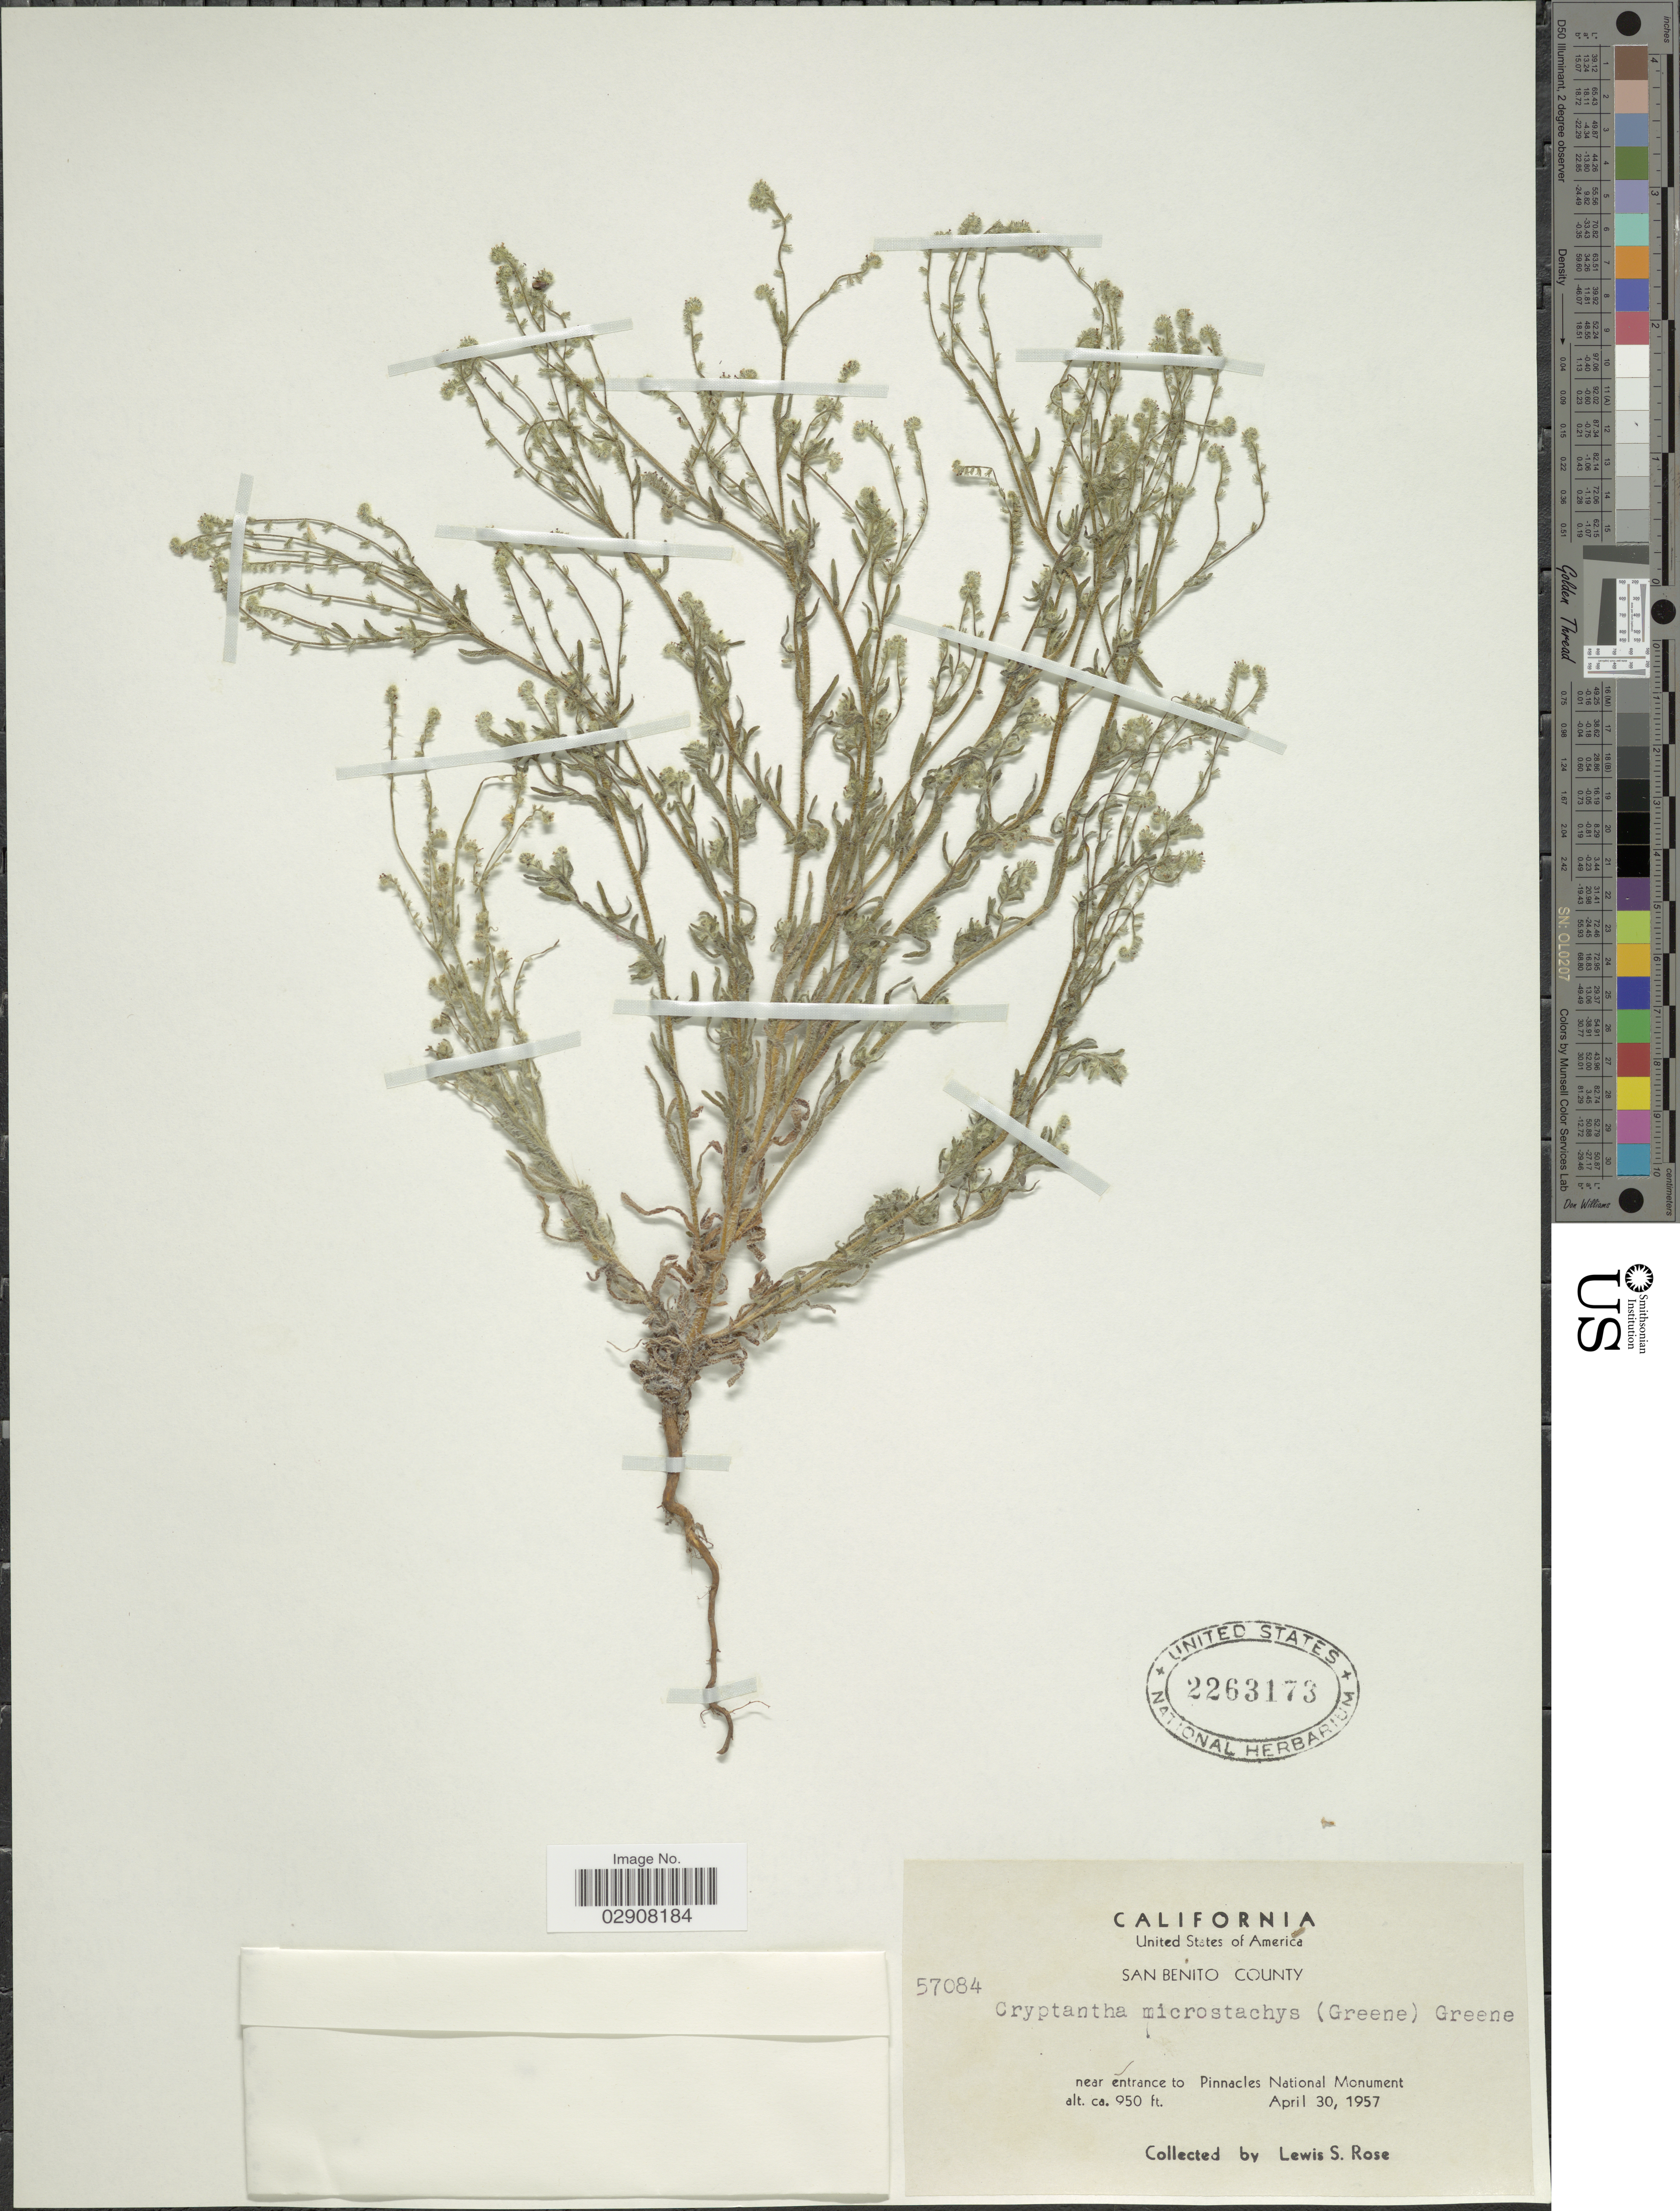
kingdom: Plantae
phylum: Tracheophyta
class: Magnoliopsida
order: Boraginales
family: Boraginaceae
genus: Cryptantha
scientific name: Cryptantha microstachys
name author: (Greene ex A. Gray) Greene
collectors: L. S. Rose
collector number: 57084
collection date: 1957-04-30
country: United States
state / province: California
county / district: San Benito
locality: San Benito County. Near entrance to Pinnacles National Monument.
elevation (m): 290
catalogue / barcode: US 2263173